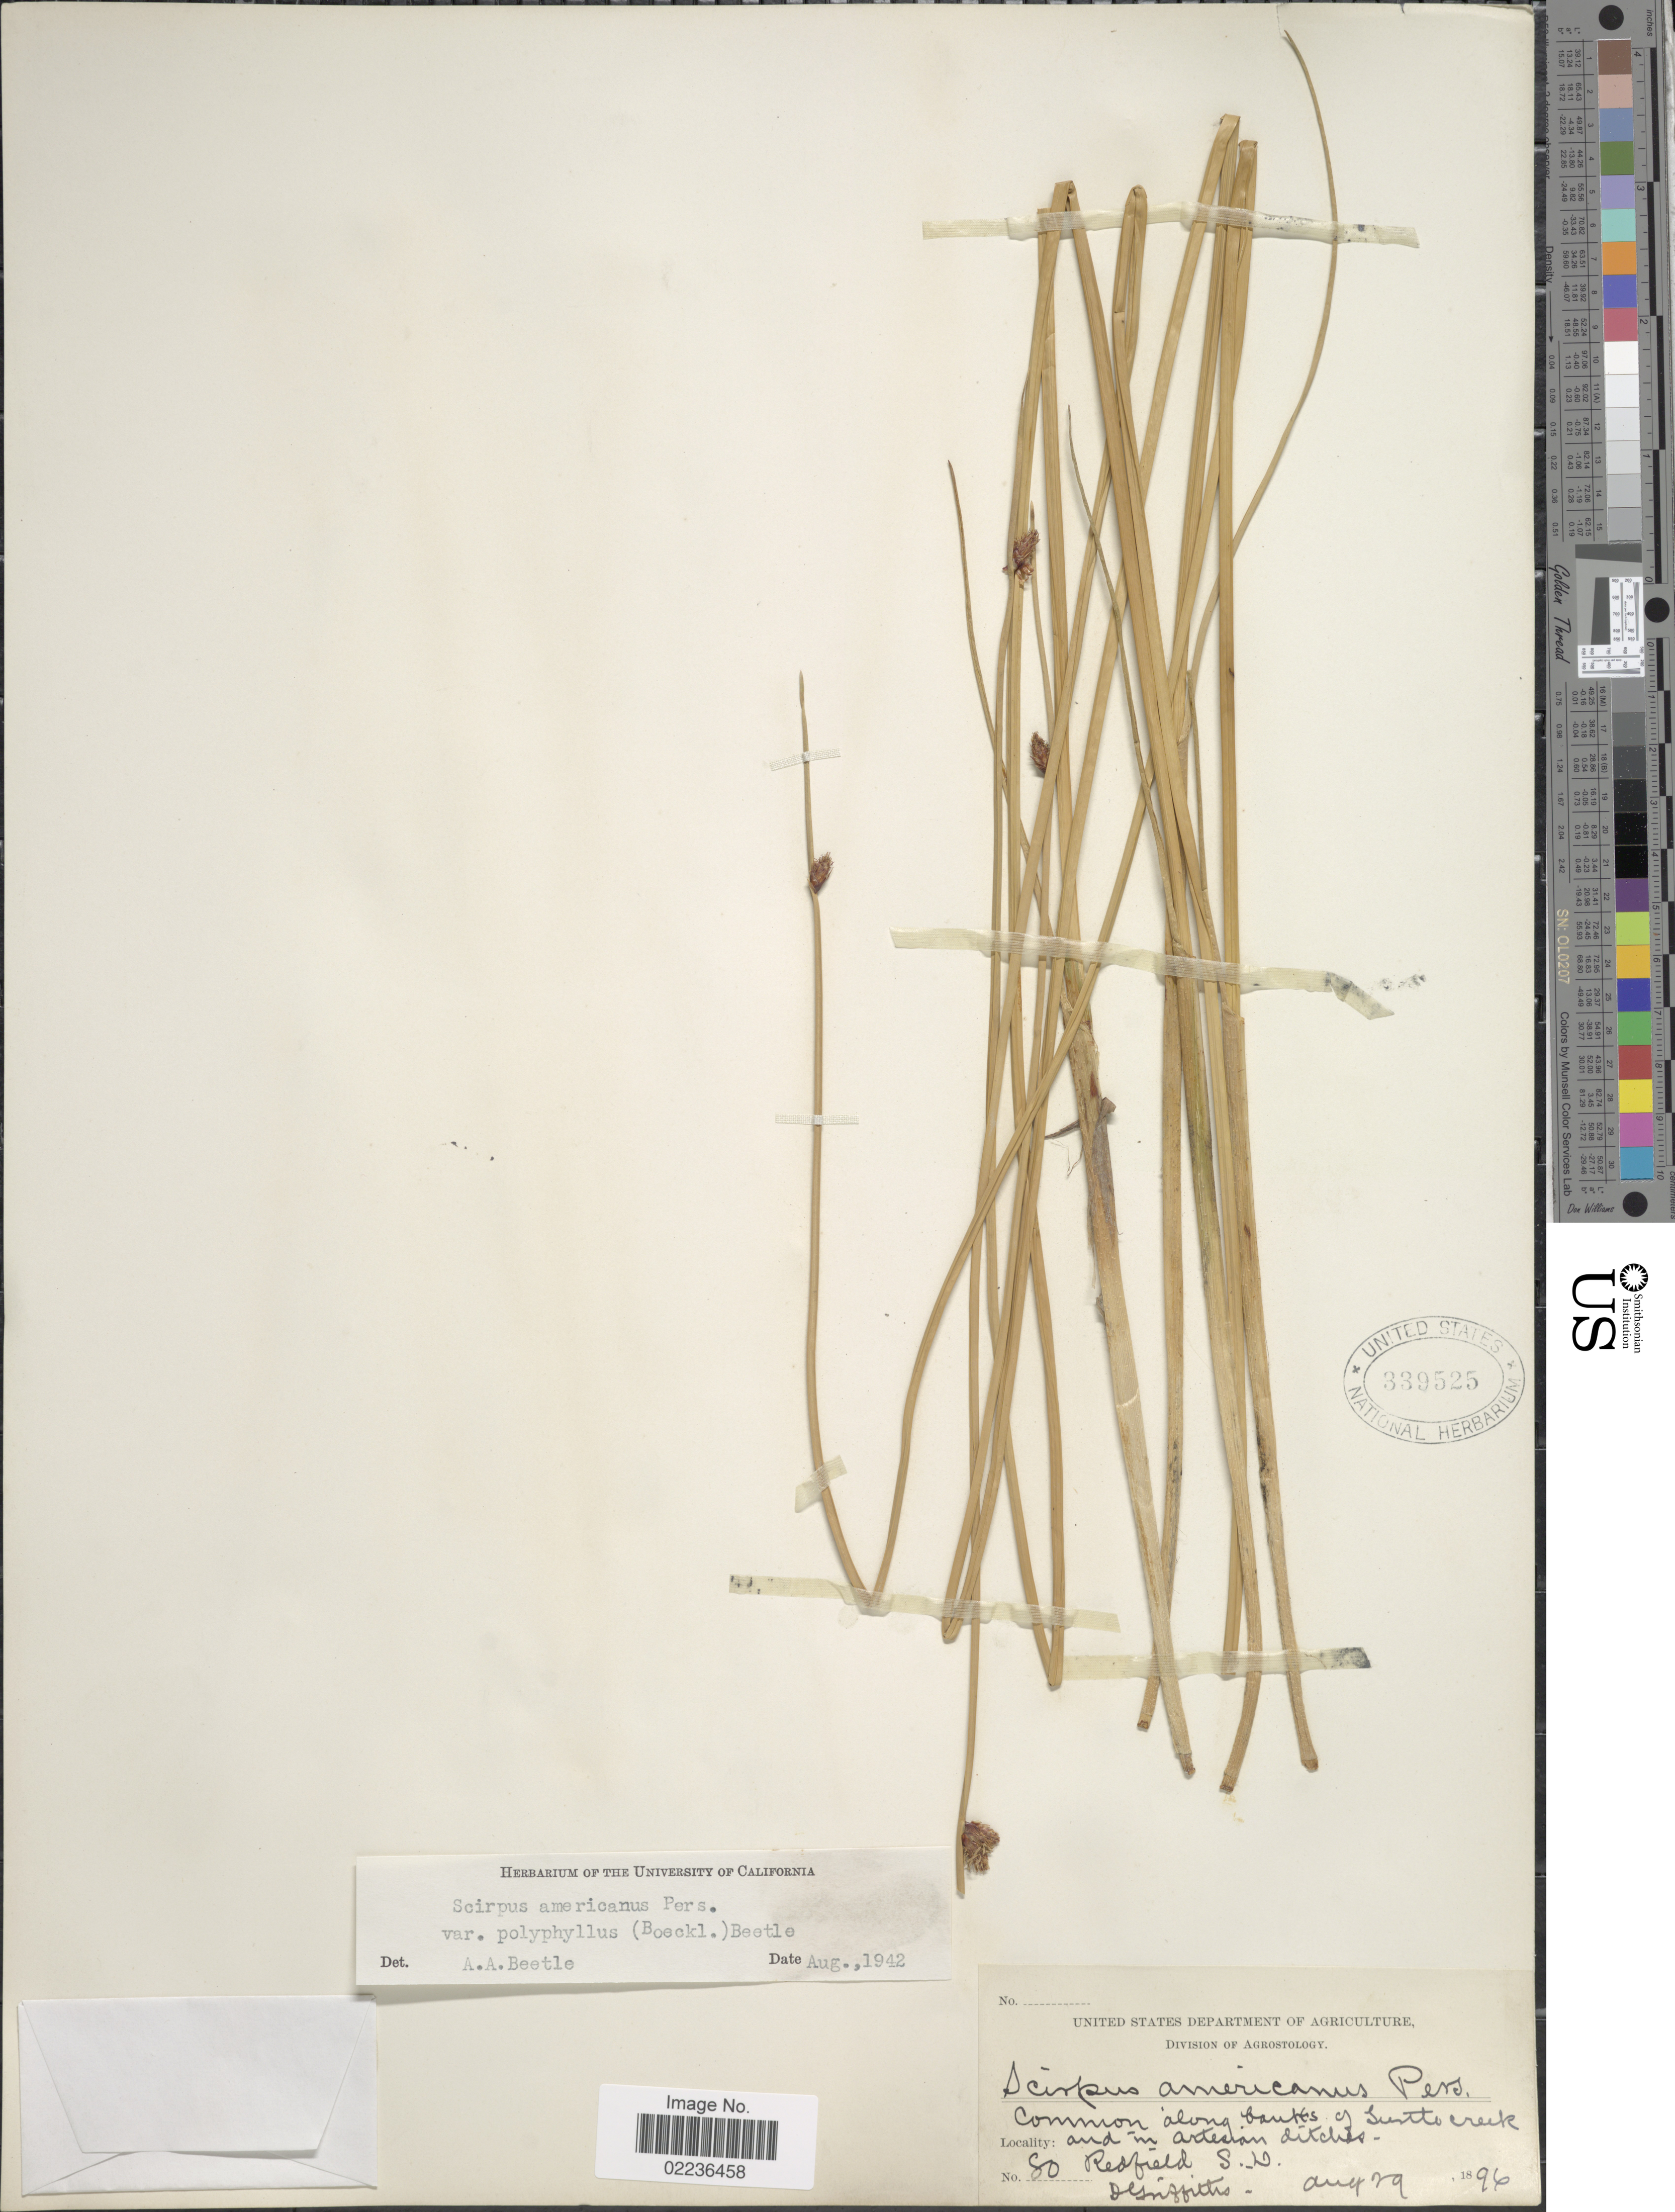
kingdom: Plantae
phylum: Tracheophyta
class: Liliopsida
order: Poales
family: Cyperaceae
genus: Schoenoplectus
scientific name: Schoenoplectus pungens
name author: (Vahl) Palla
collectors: D. Griffiths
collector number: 80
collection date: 1896-08-29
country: United States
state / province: South Dakota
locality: Along banks of Turtle Creek and in artesian ditches, Redfield.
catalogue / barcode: US 339525